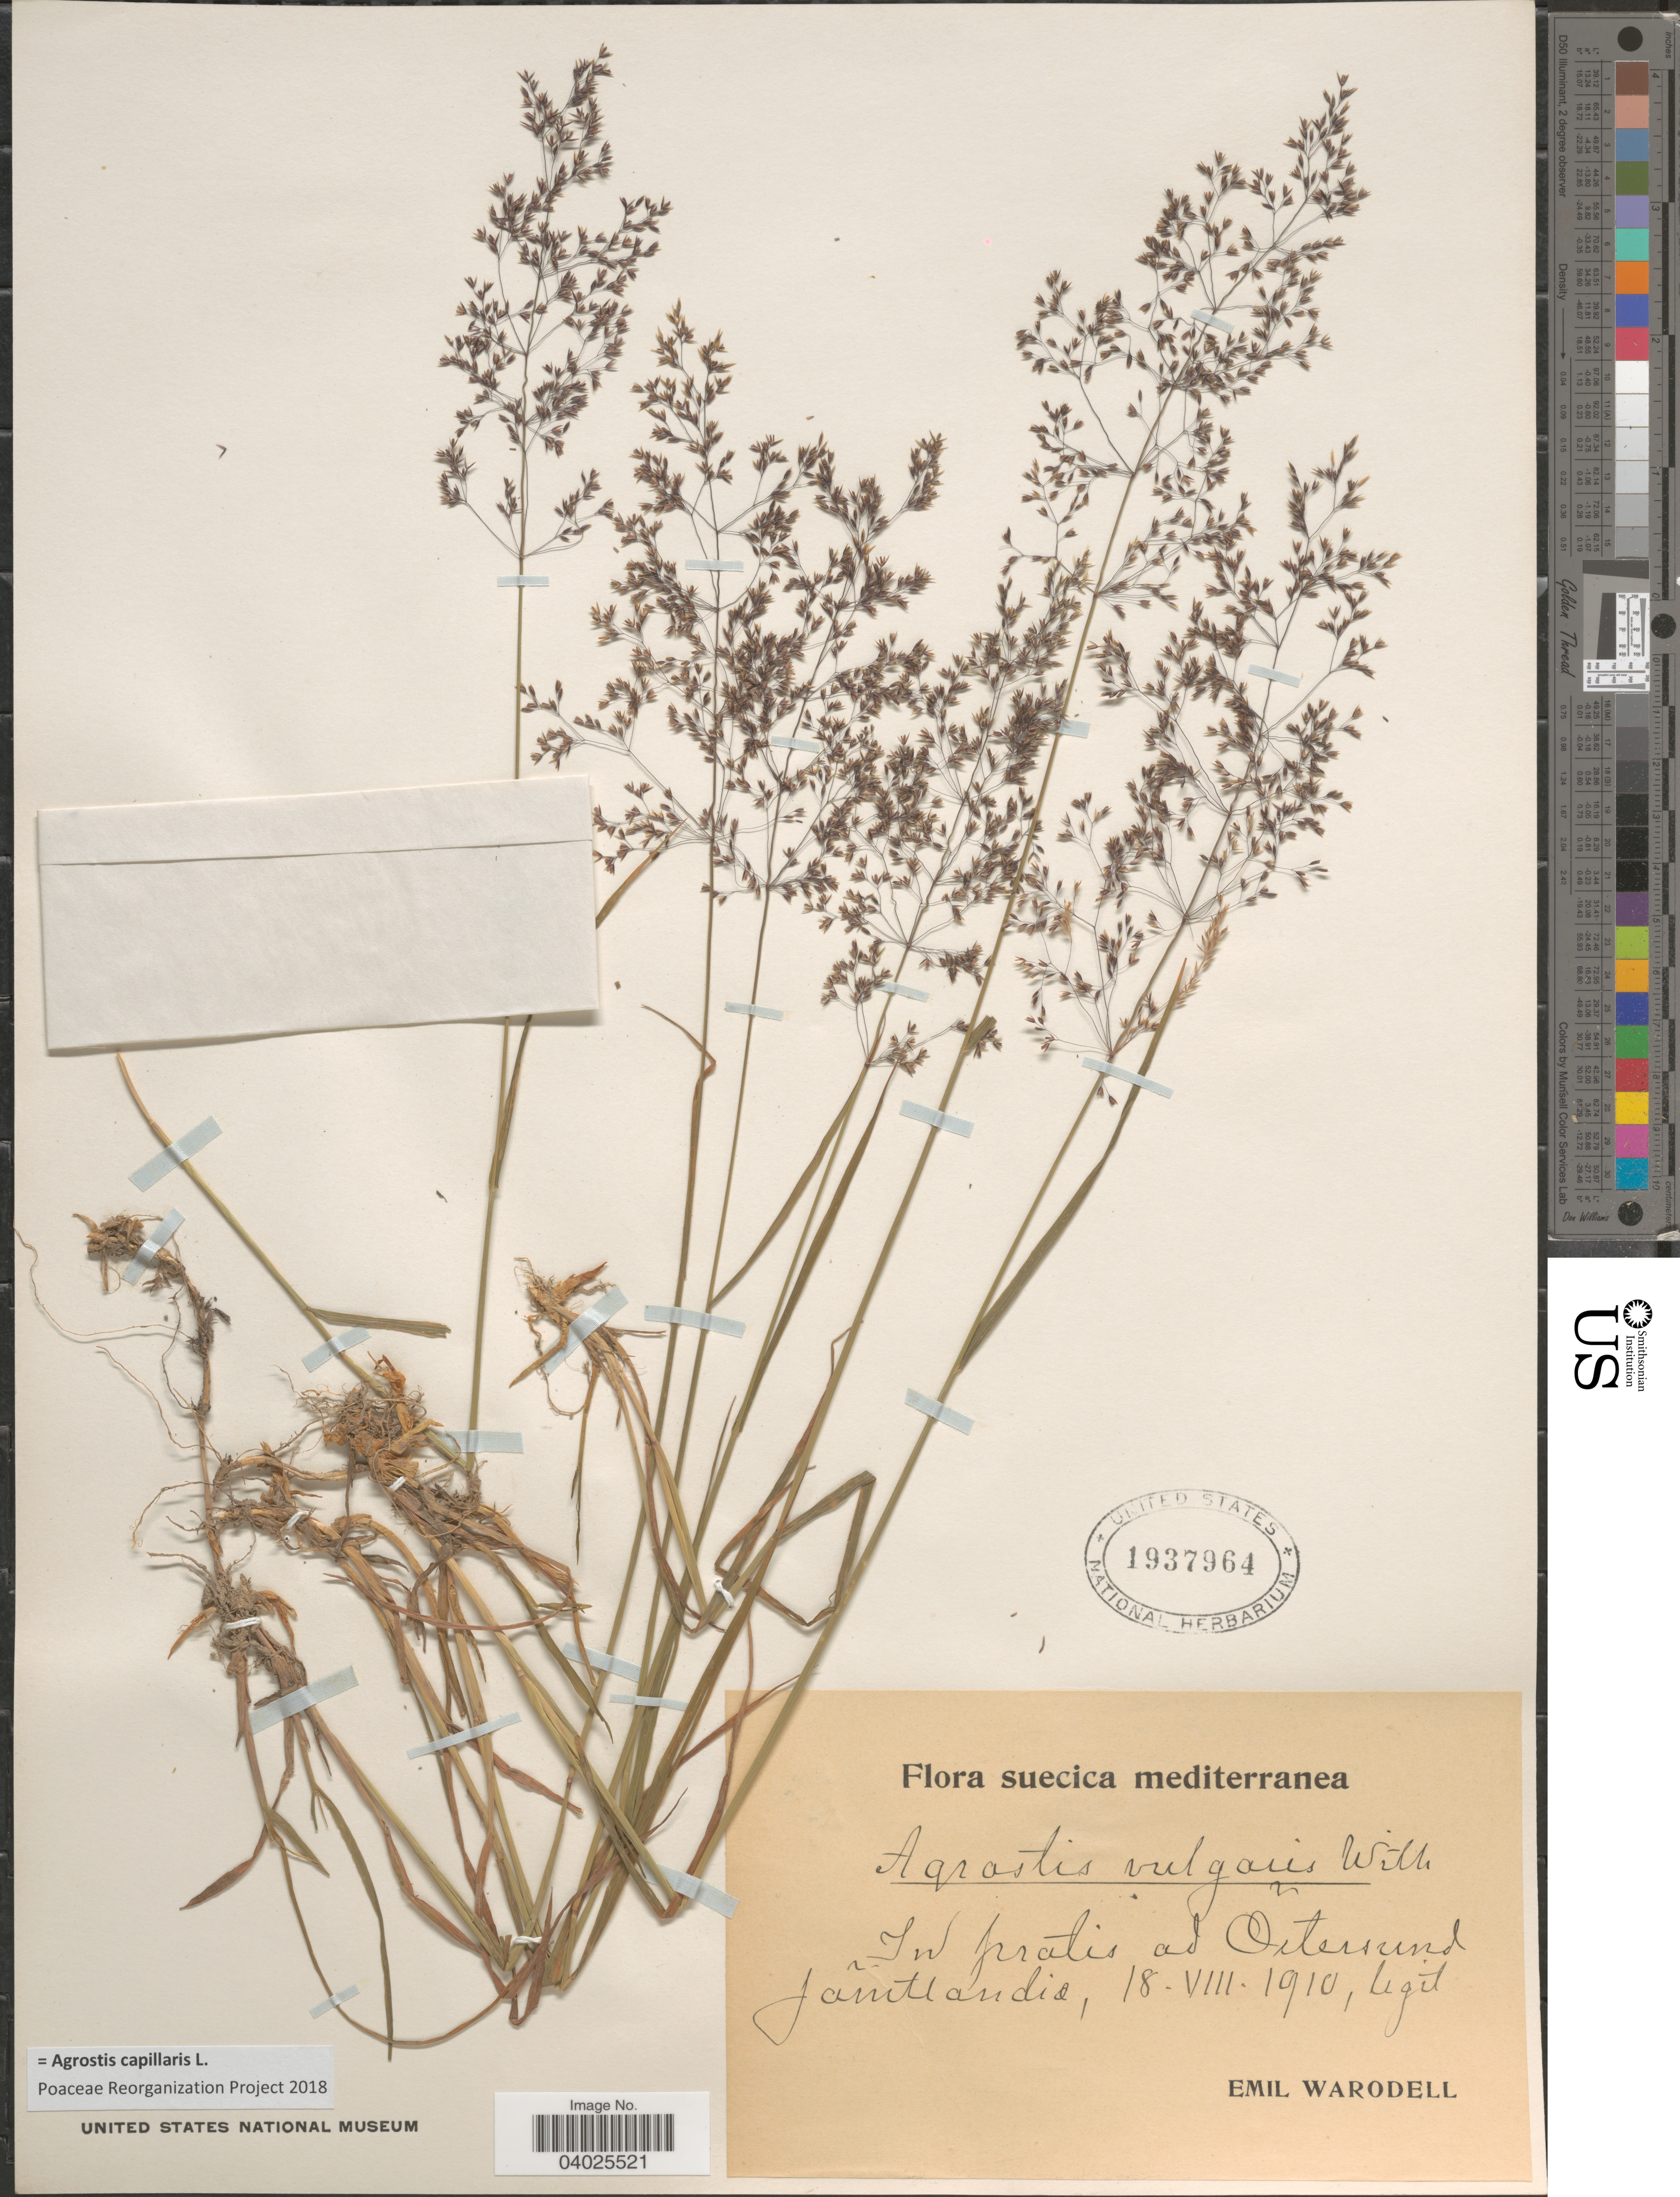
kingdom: Plantae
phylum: Tracheophyta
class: Liliopsida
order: Poales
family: Poaceae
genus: Agrostis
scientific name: Agrostis capillaris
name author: L.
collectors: E. Warodell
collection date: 1910-08-18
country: Sweden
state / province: Jämtland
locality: Suecica mediterranea. In pratis ad Ortersund. Jamtlandia.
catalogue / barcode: US 1937964